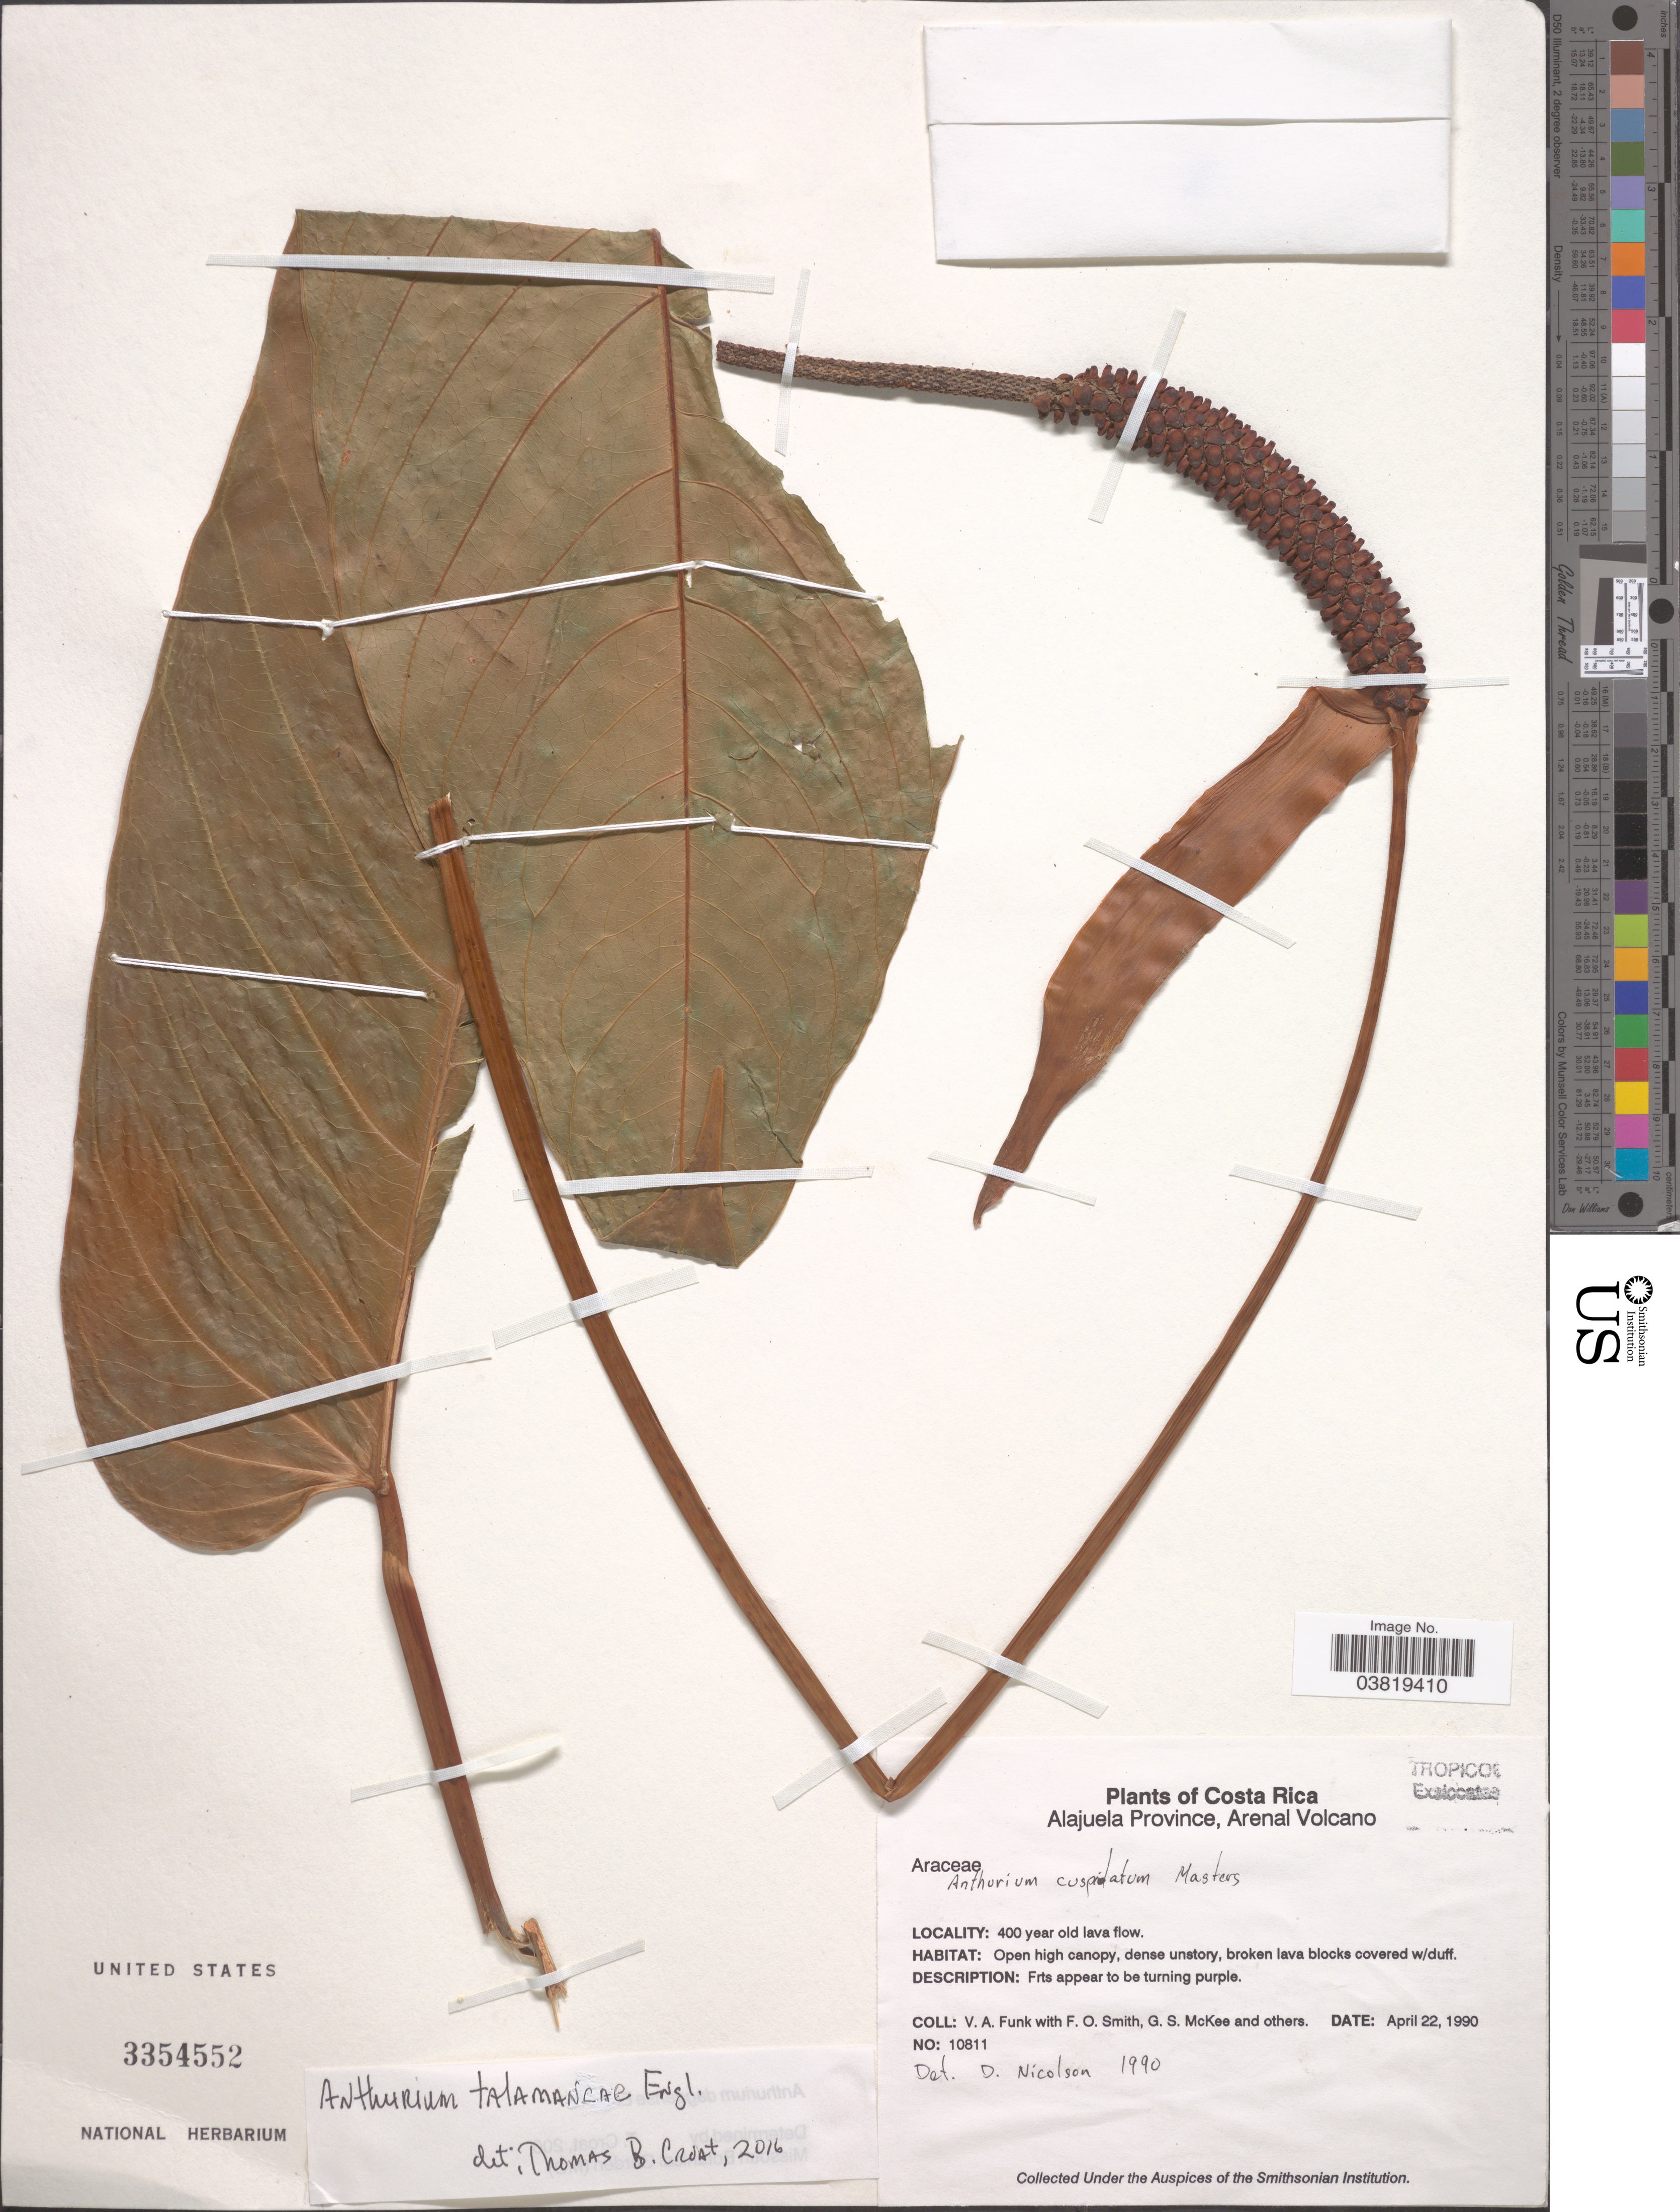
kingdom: Plantae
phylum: Tracheophyta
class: Liliopsida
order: Alismatales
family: Araceae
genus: Anthurium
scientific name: Anthurium talamancae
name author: Engl.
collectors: V. Funk, F. Smith, G. S. McKee & et al.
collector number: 10811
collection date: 1990-04-22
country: Costa Rica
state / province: Alajuela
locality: Arenal Volcano. 400 year old lava flow.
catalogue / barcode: US 3354552